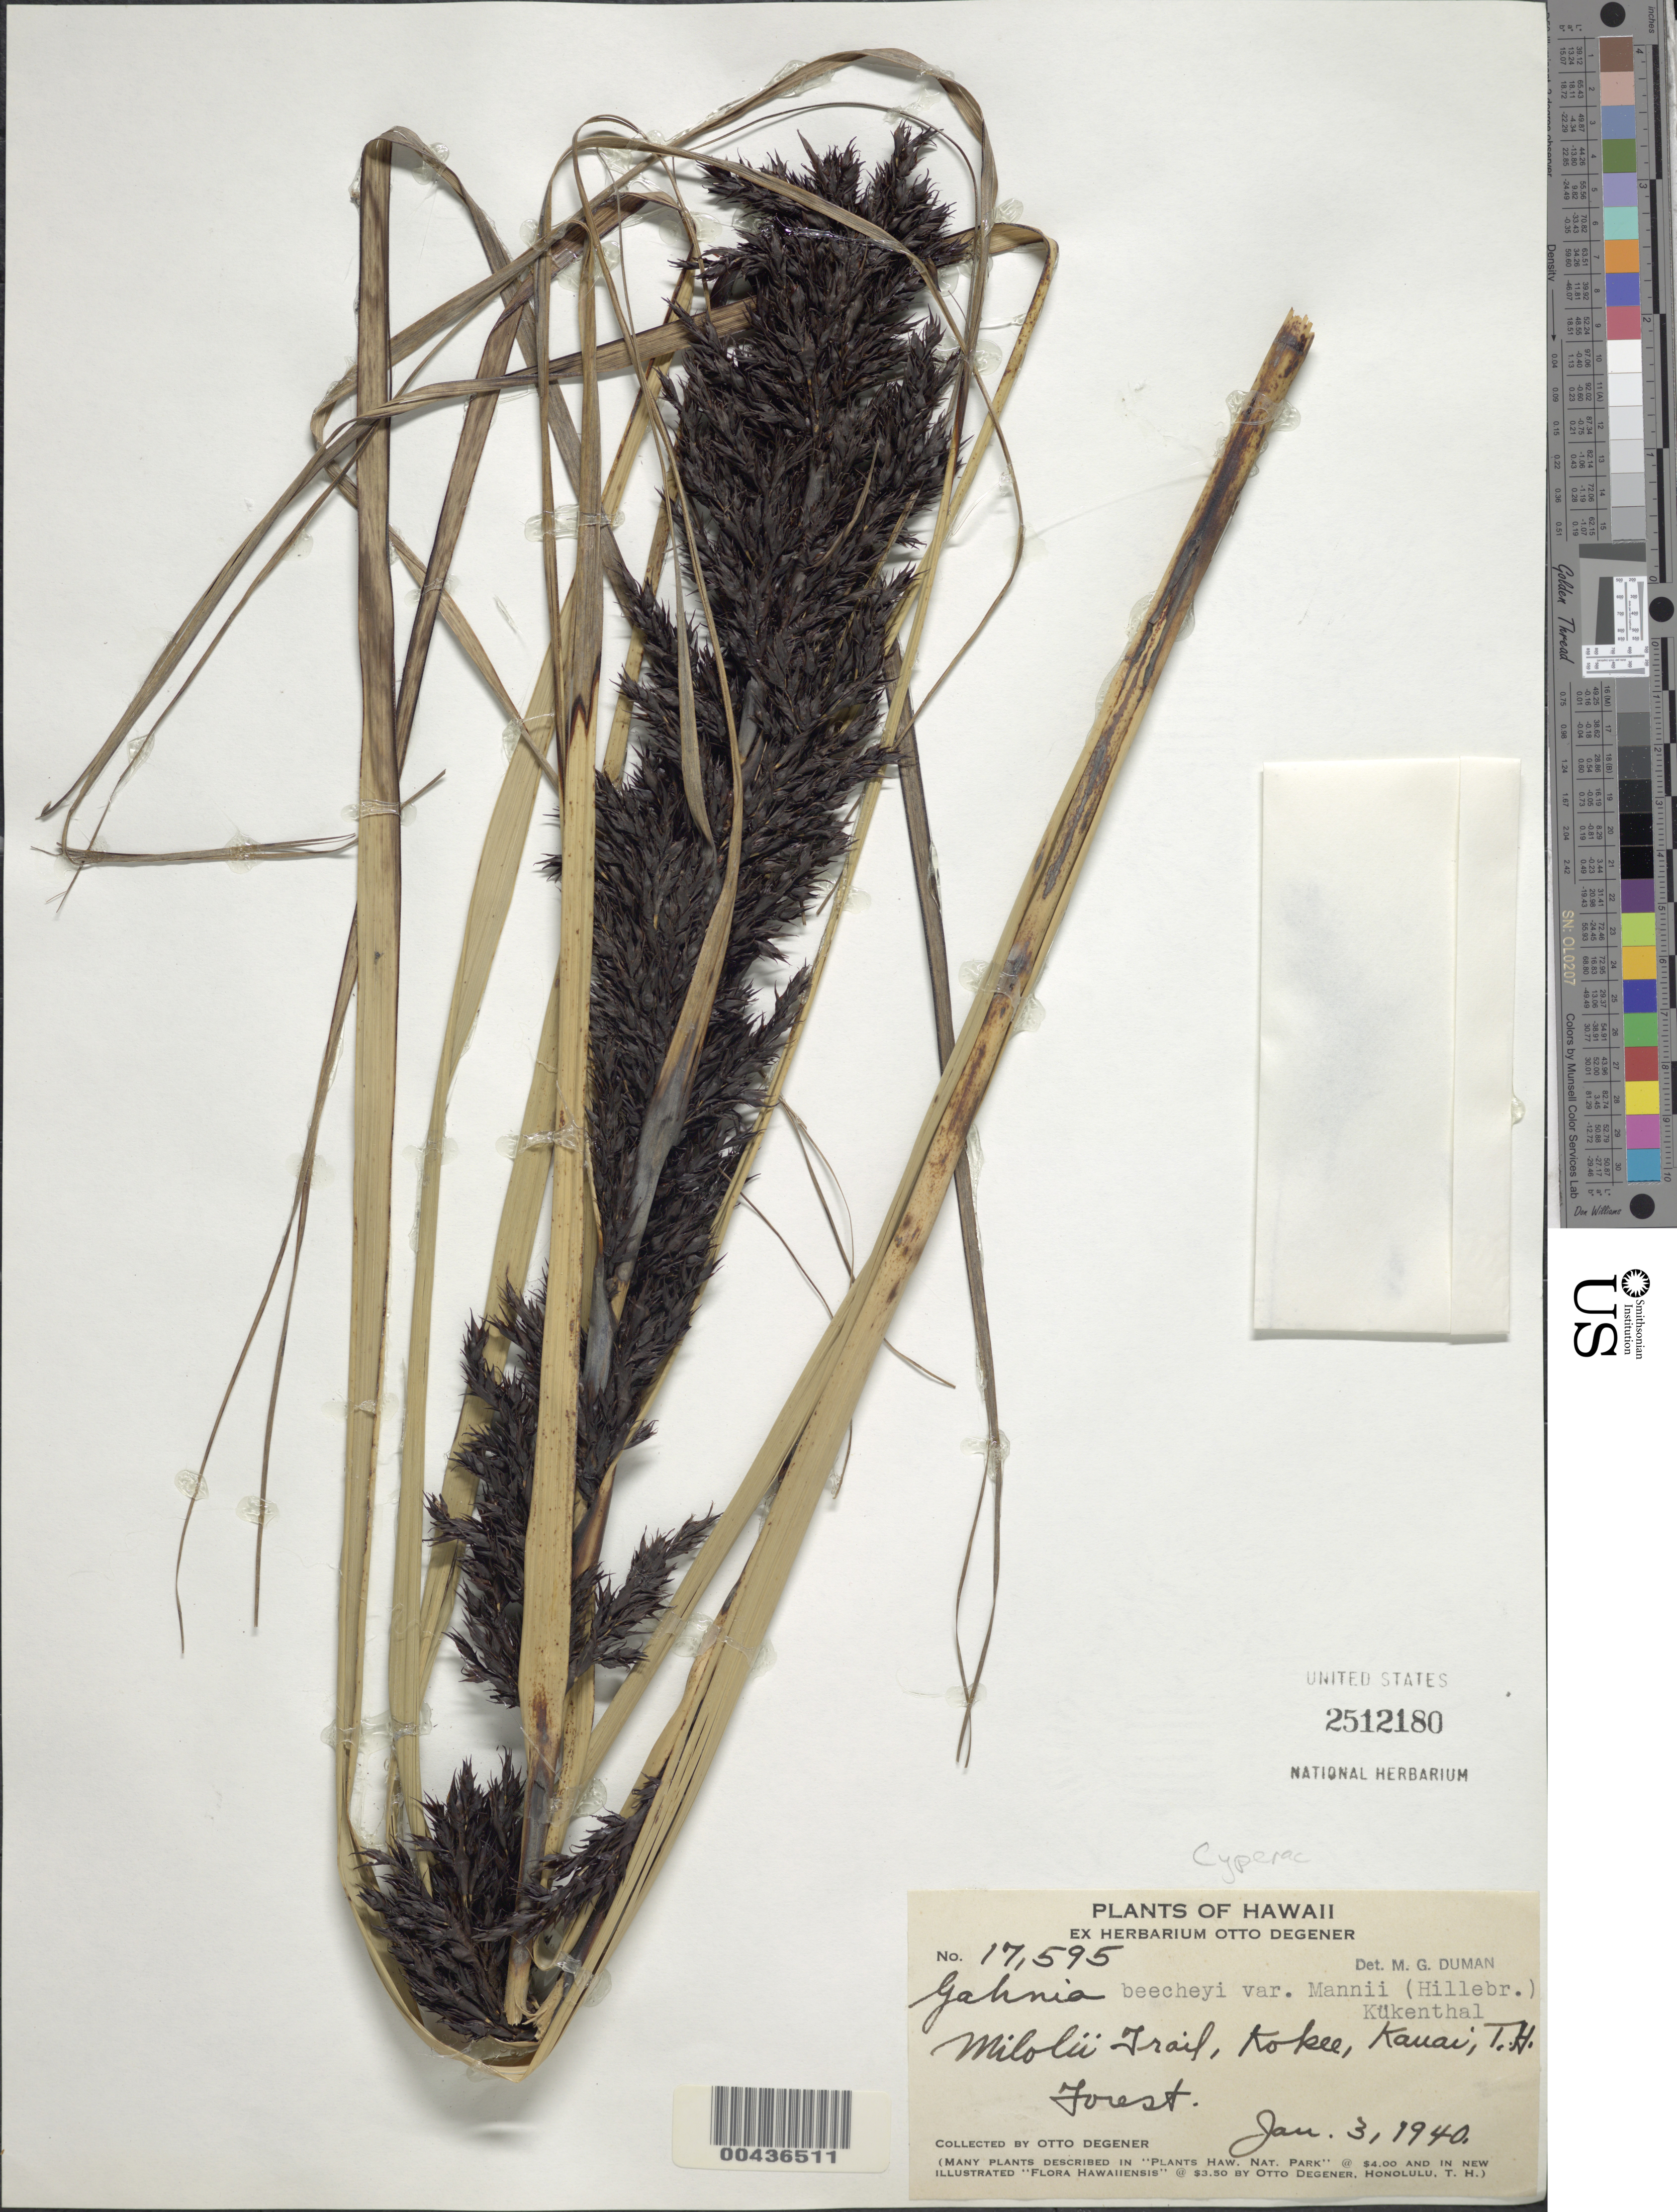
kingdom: Plantae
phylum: Tracheophyta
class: Liliopsida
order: Poales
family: Cyperaceae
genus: Gahnia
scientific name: Gahnia beecheyi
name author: H. Mann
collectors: O. Degener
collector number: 17595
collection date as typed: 3 Jan 1940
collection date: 1940-01-03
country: United States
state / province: Hawaii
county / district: Kauai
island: Kaua'i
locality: Milolii Trail, Kokee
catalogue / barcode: US 2512180